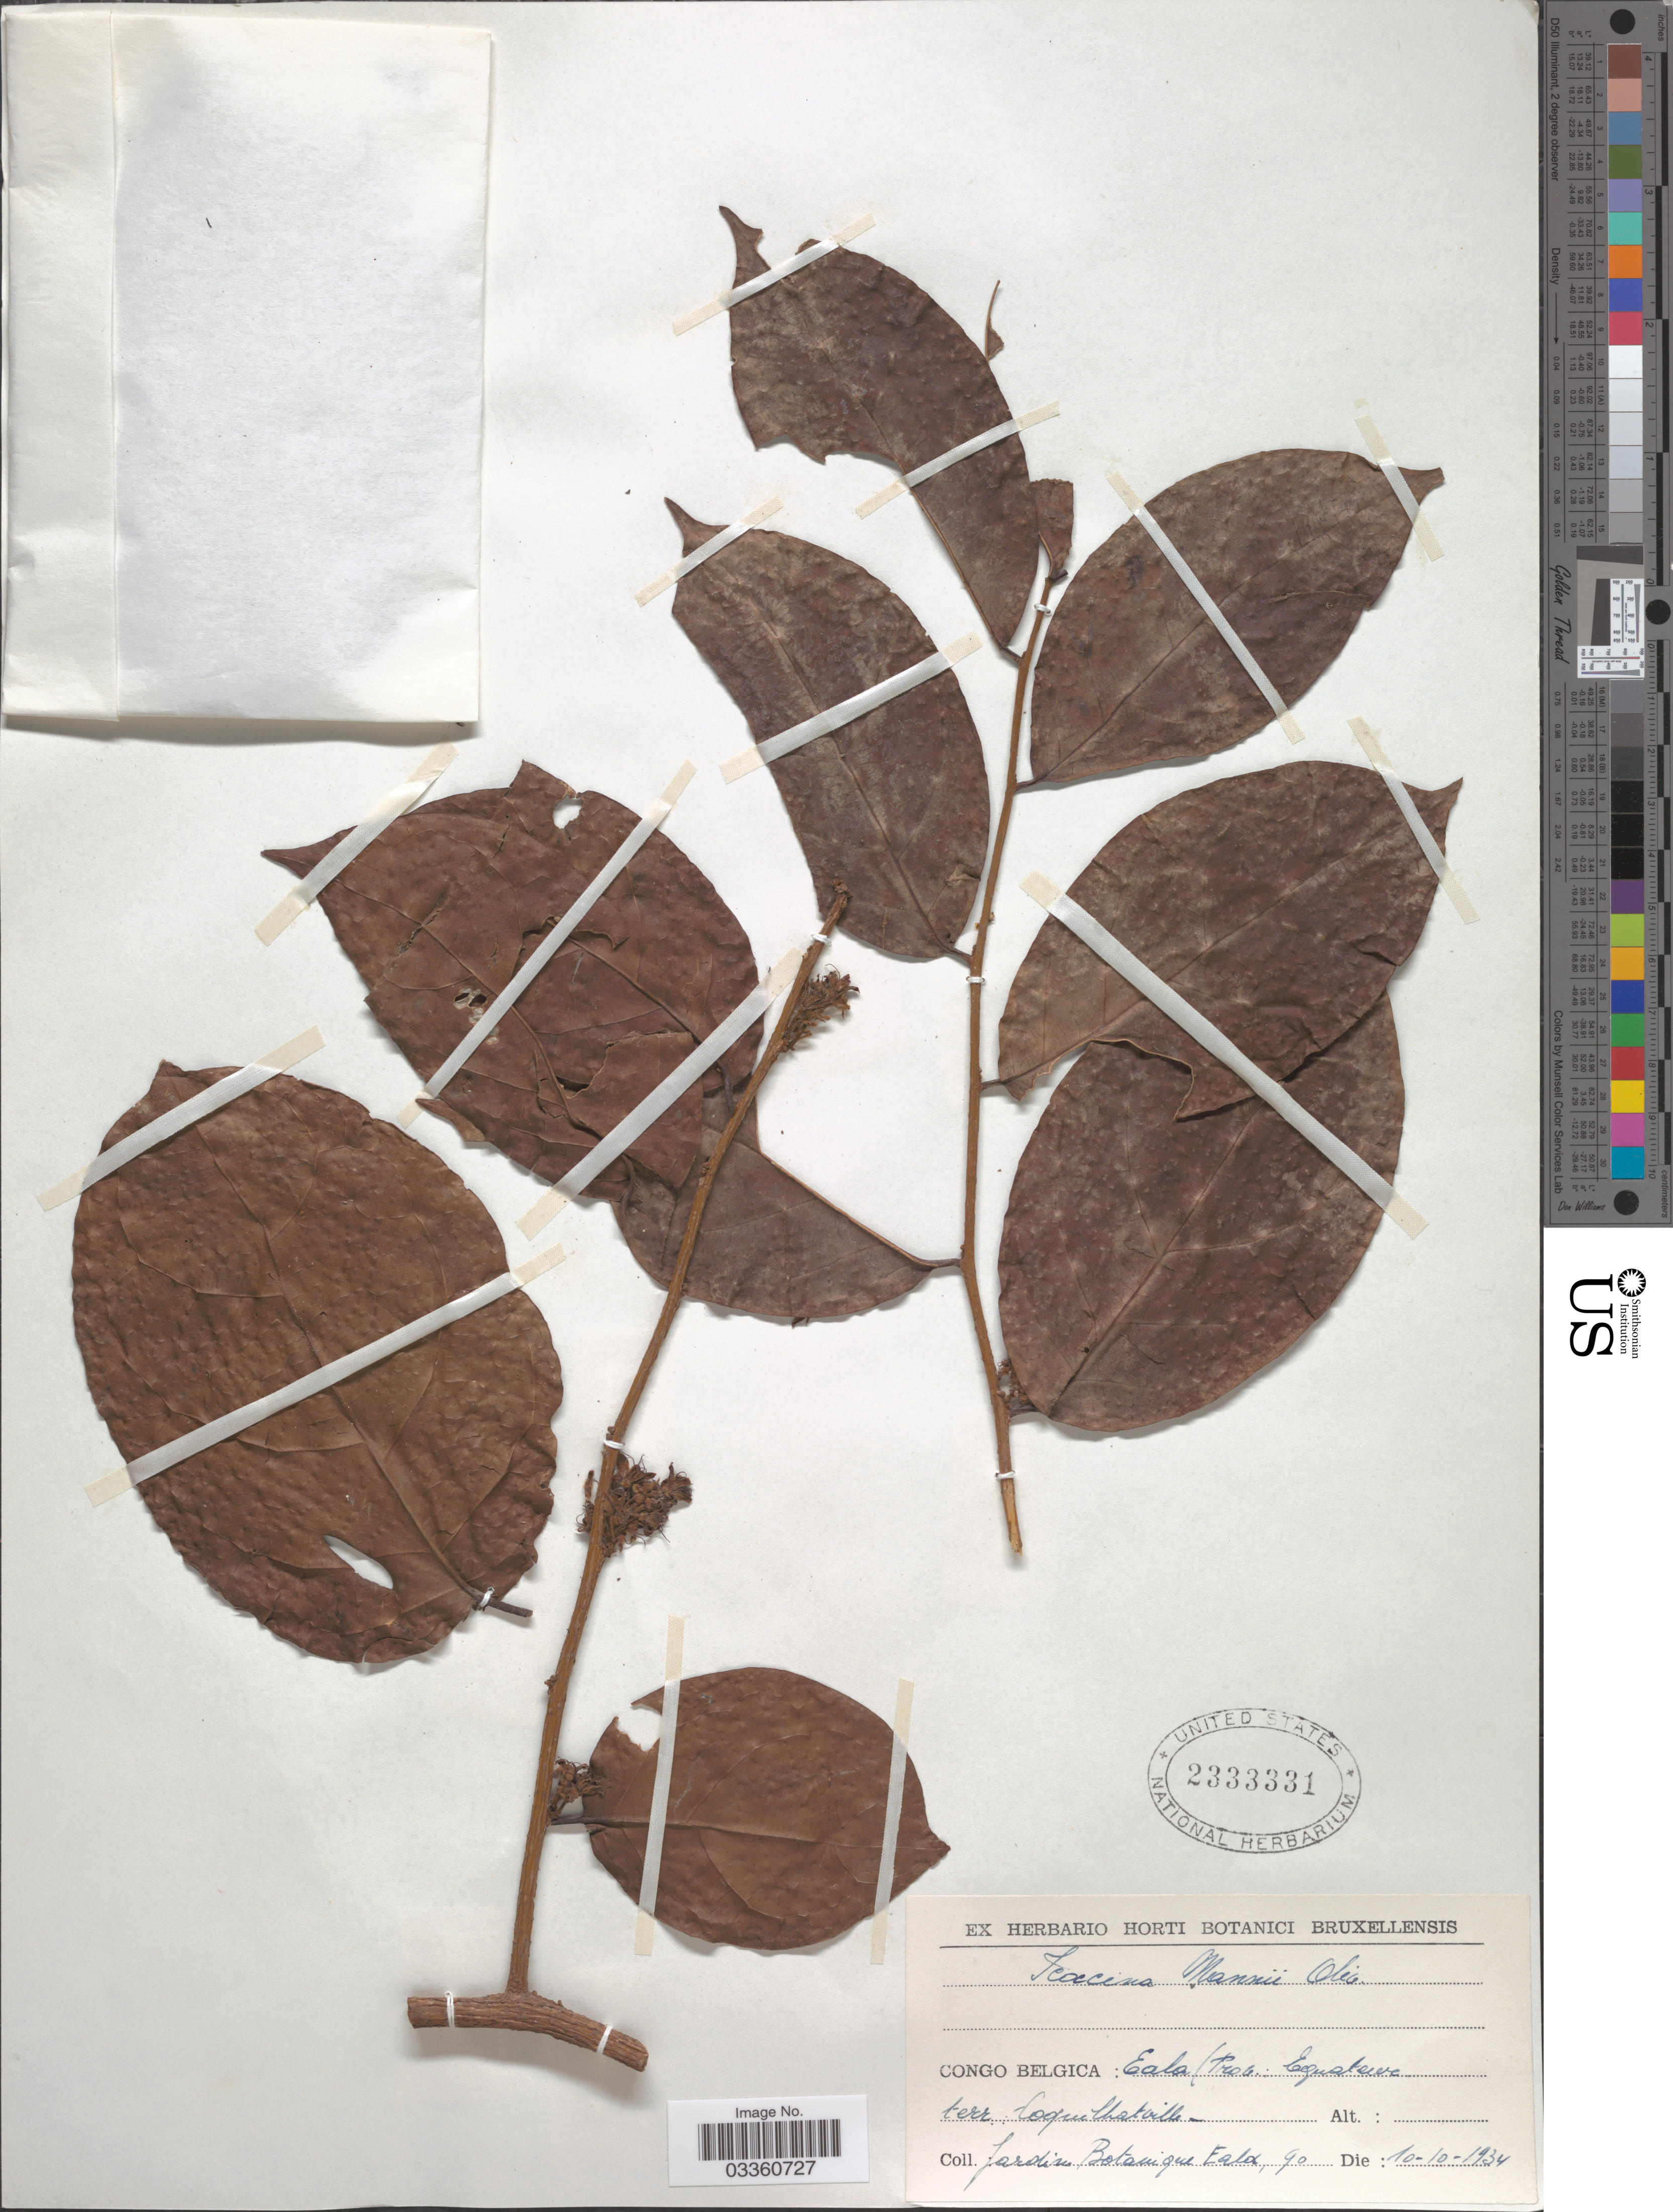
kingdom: Plantae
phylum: Tracheophyta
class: Magnoliopsida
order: Icacinales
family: Icacinaceae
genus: Icacina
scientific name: Icacina mannii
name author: Oliv.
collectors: Jardin Botanique Eala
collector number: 90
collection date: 1934-10-10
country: Congo, Democratic Republic of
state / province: Equateur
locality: Congo Belgica: Eala (Prov.: Equateur, terr. Coquilhatville.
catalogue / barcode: US 2333331